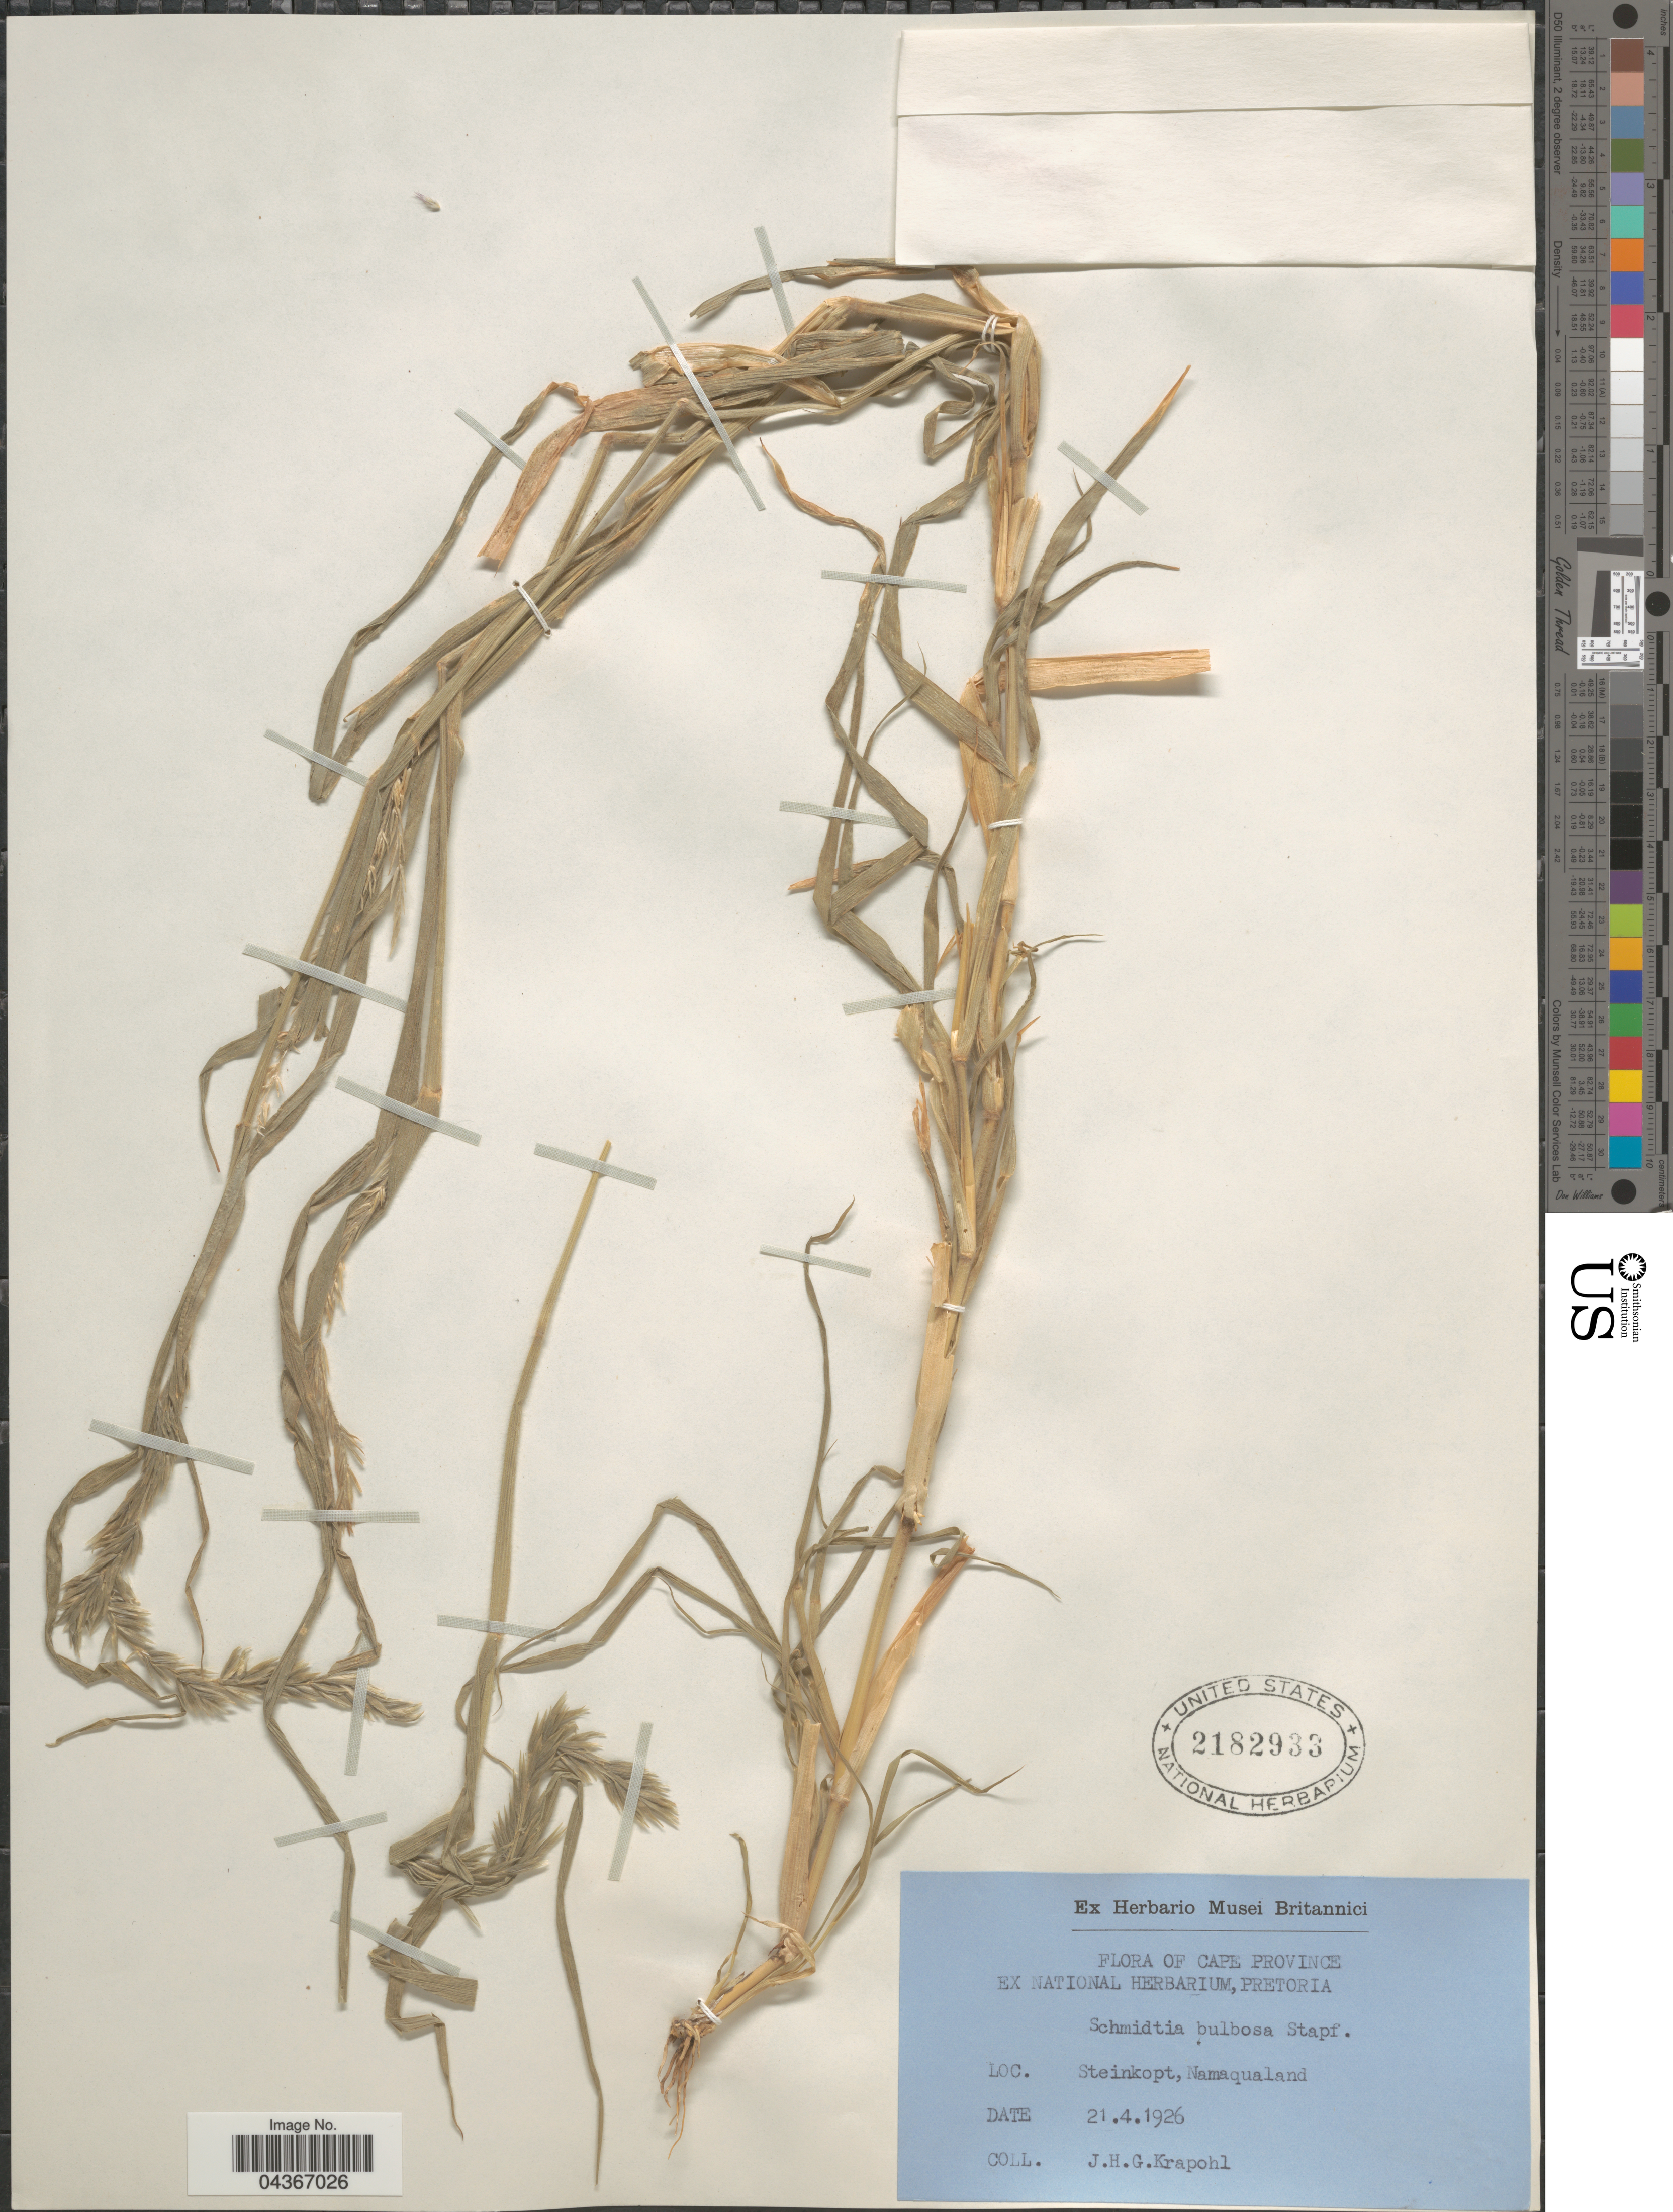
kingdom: Plantae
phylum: Tracheophyta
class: Liliopsida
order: Poales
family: Poaceae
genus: Schmidtia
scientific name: Schmidtia pappophoroides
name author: Steud. ex J.A. Schmidt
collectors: J. Krapohl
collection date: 1926-04-21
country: South Africa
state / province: Northern Cape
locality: Steinkopt, Namaqualand.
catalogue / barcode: US 2182933